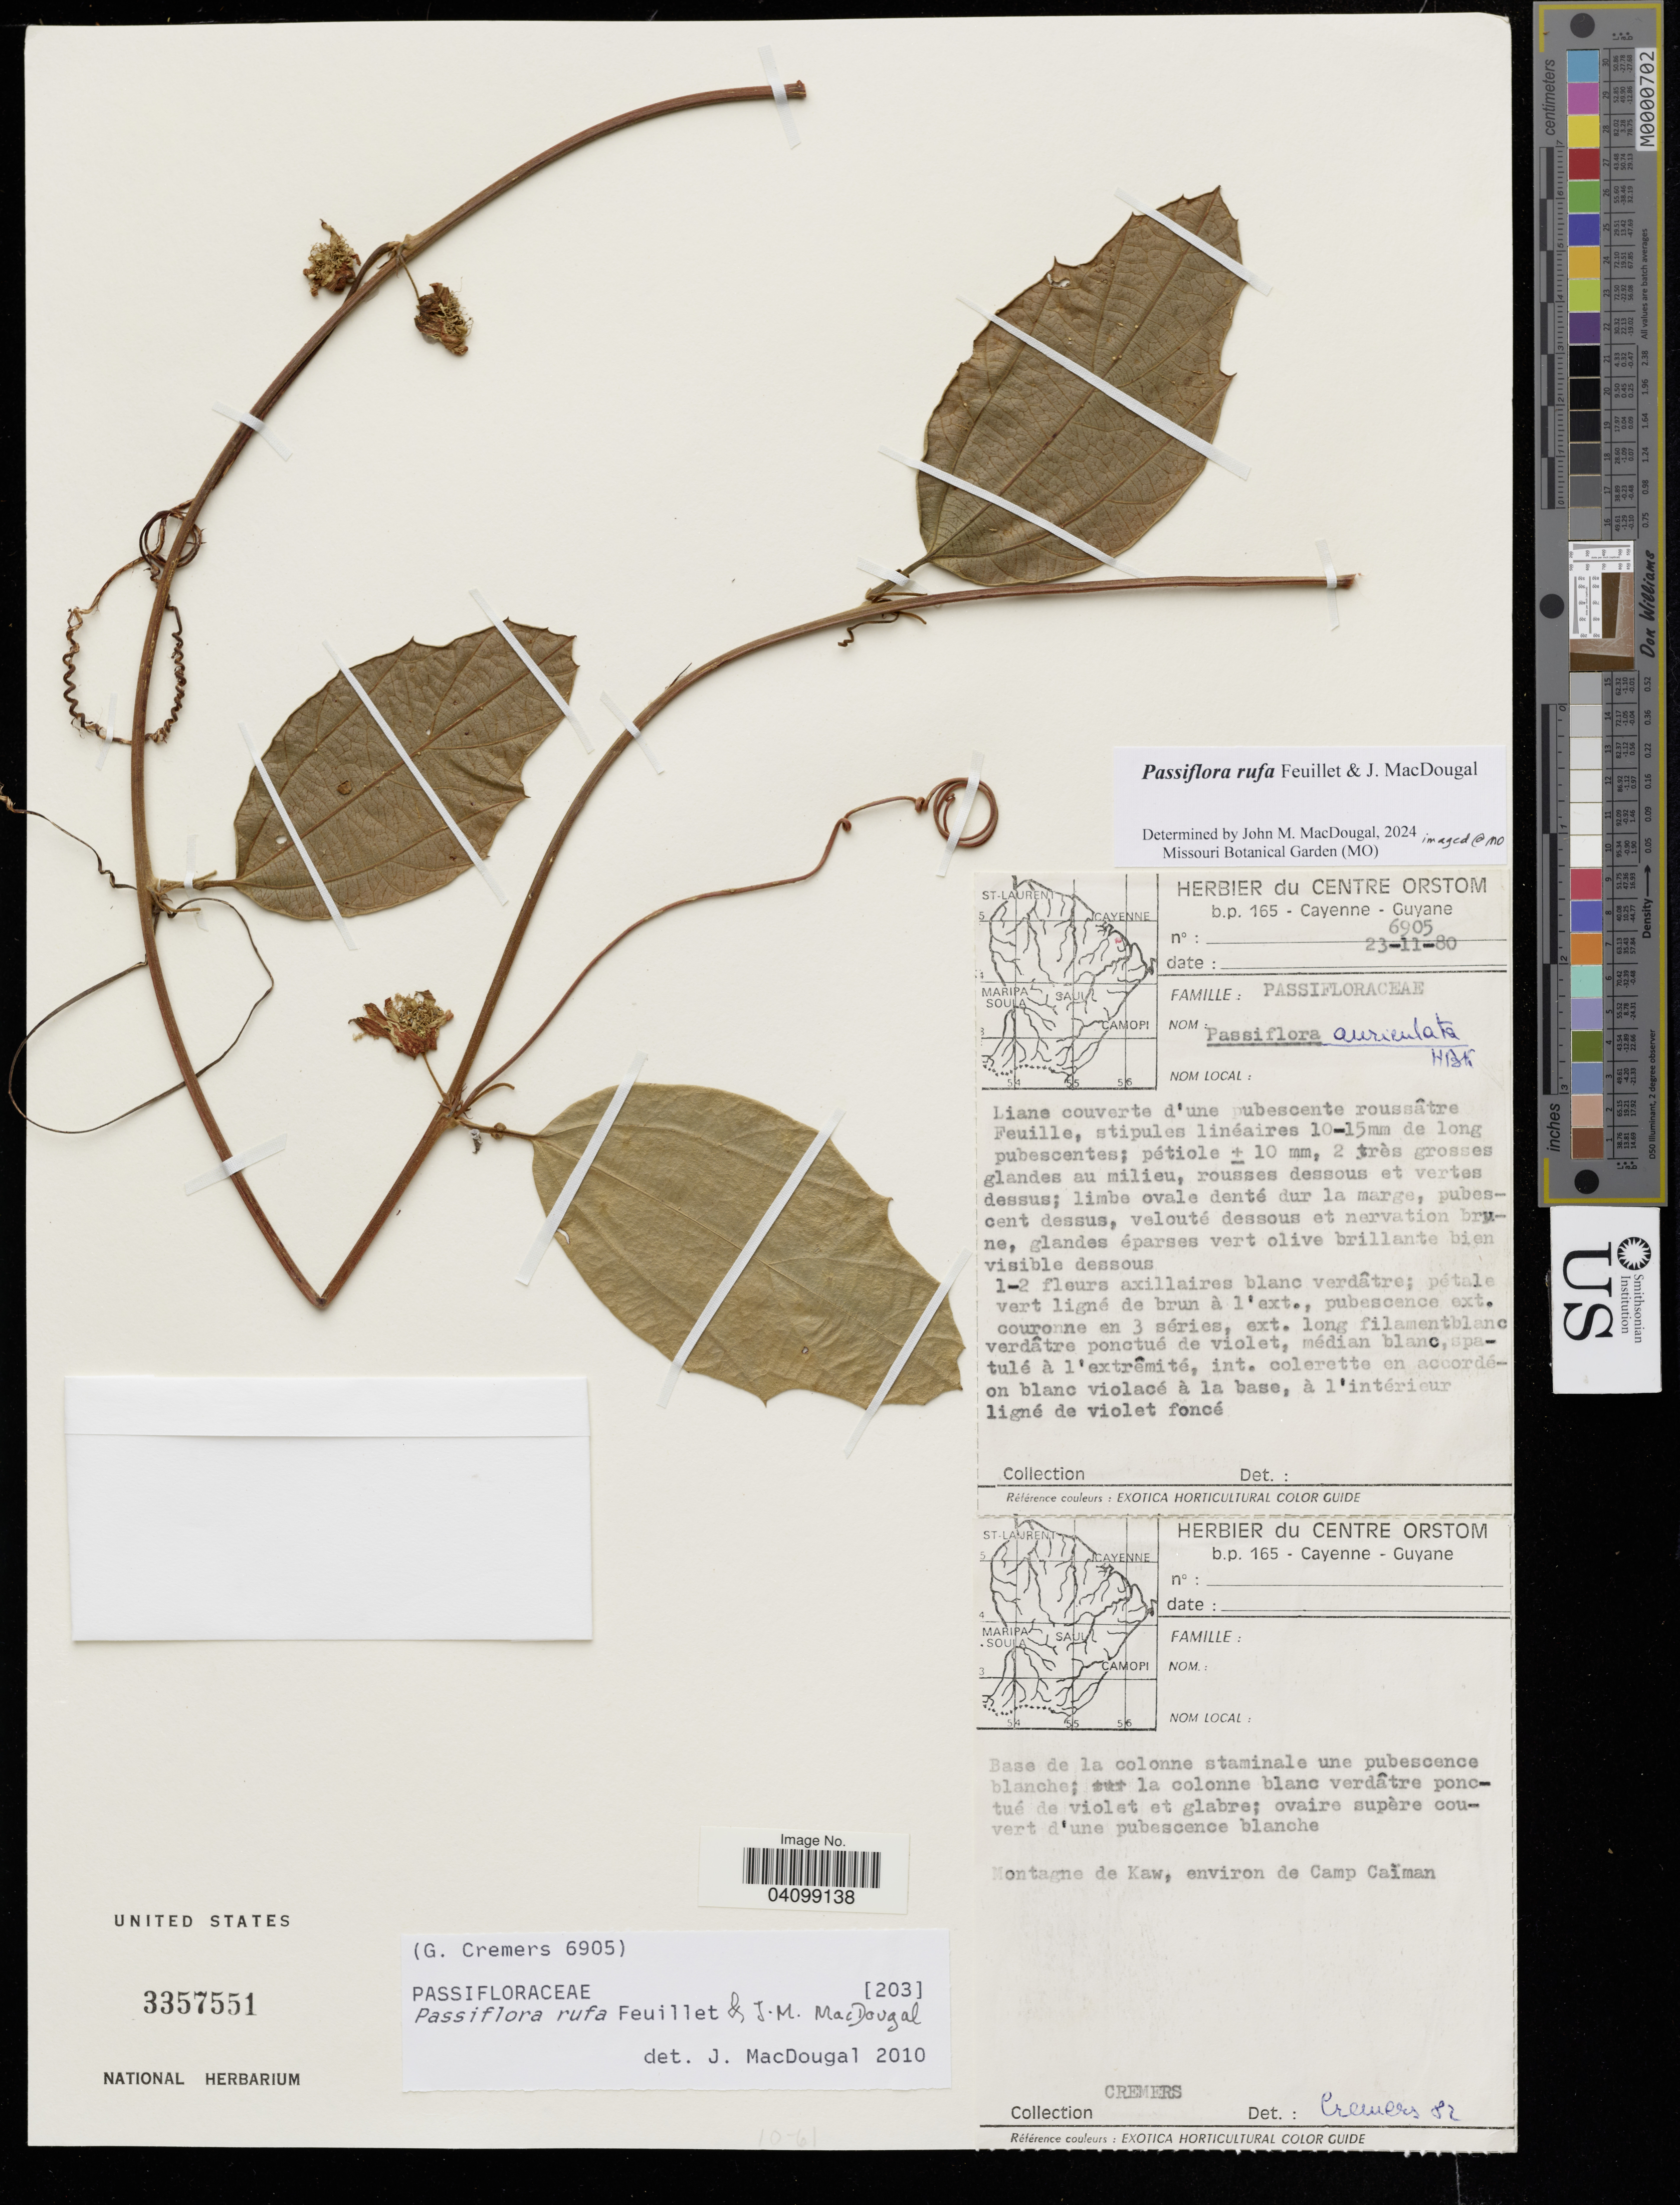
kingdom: Plantae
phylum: Tracheophyta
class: Magnoliopsida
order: Malpighiales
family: Passifloraceae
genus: Passiflora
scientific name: Passiflora rufa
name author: Feuillet & J.M. MacDougal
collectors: Cremers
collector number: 6905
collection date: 1980-11-23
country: French Guiana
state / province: Cayenne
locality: Montagne de Kaw, environ de Camp Caïman.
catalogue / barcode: US 3357551